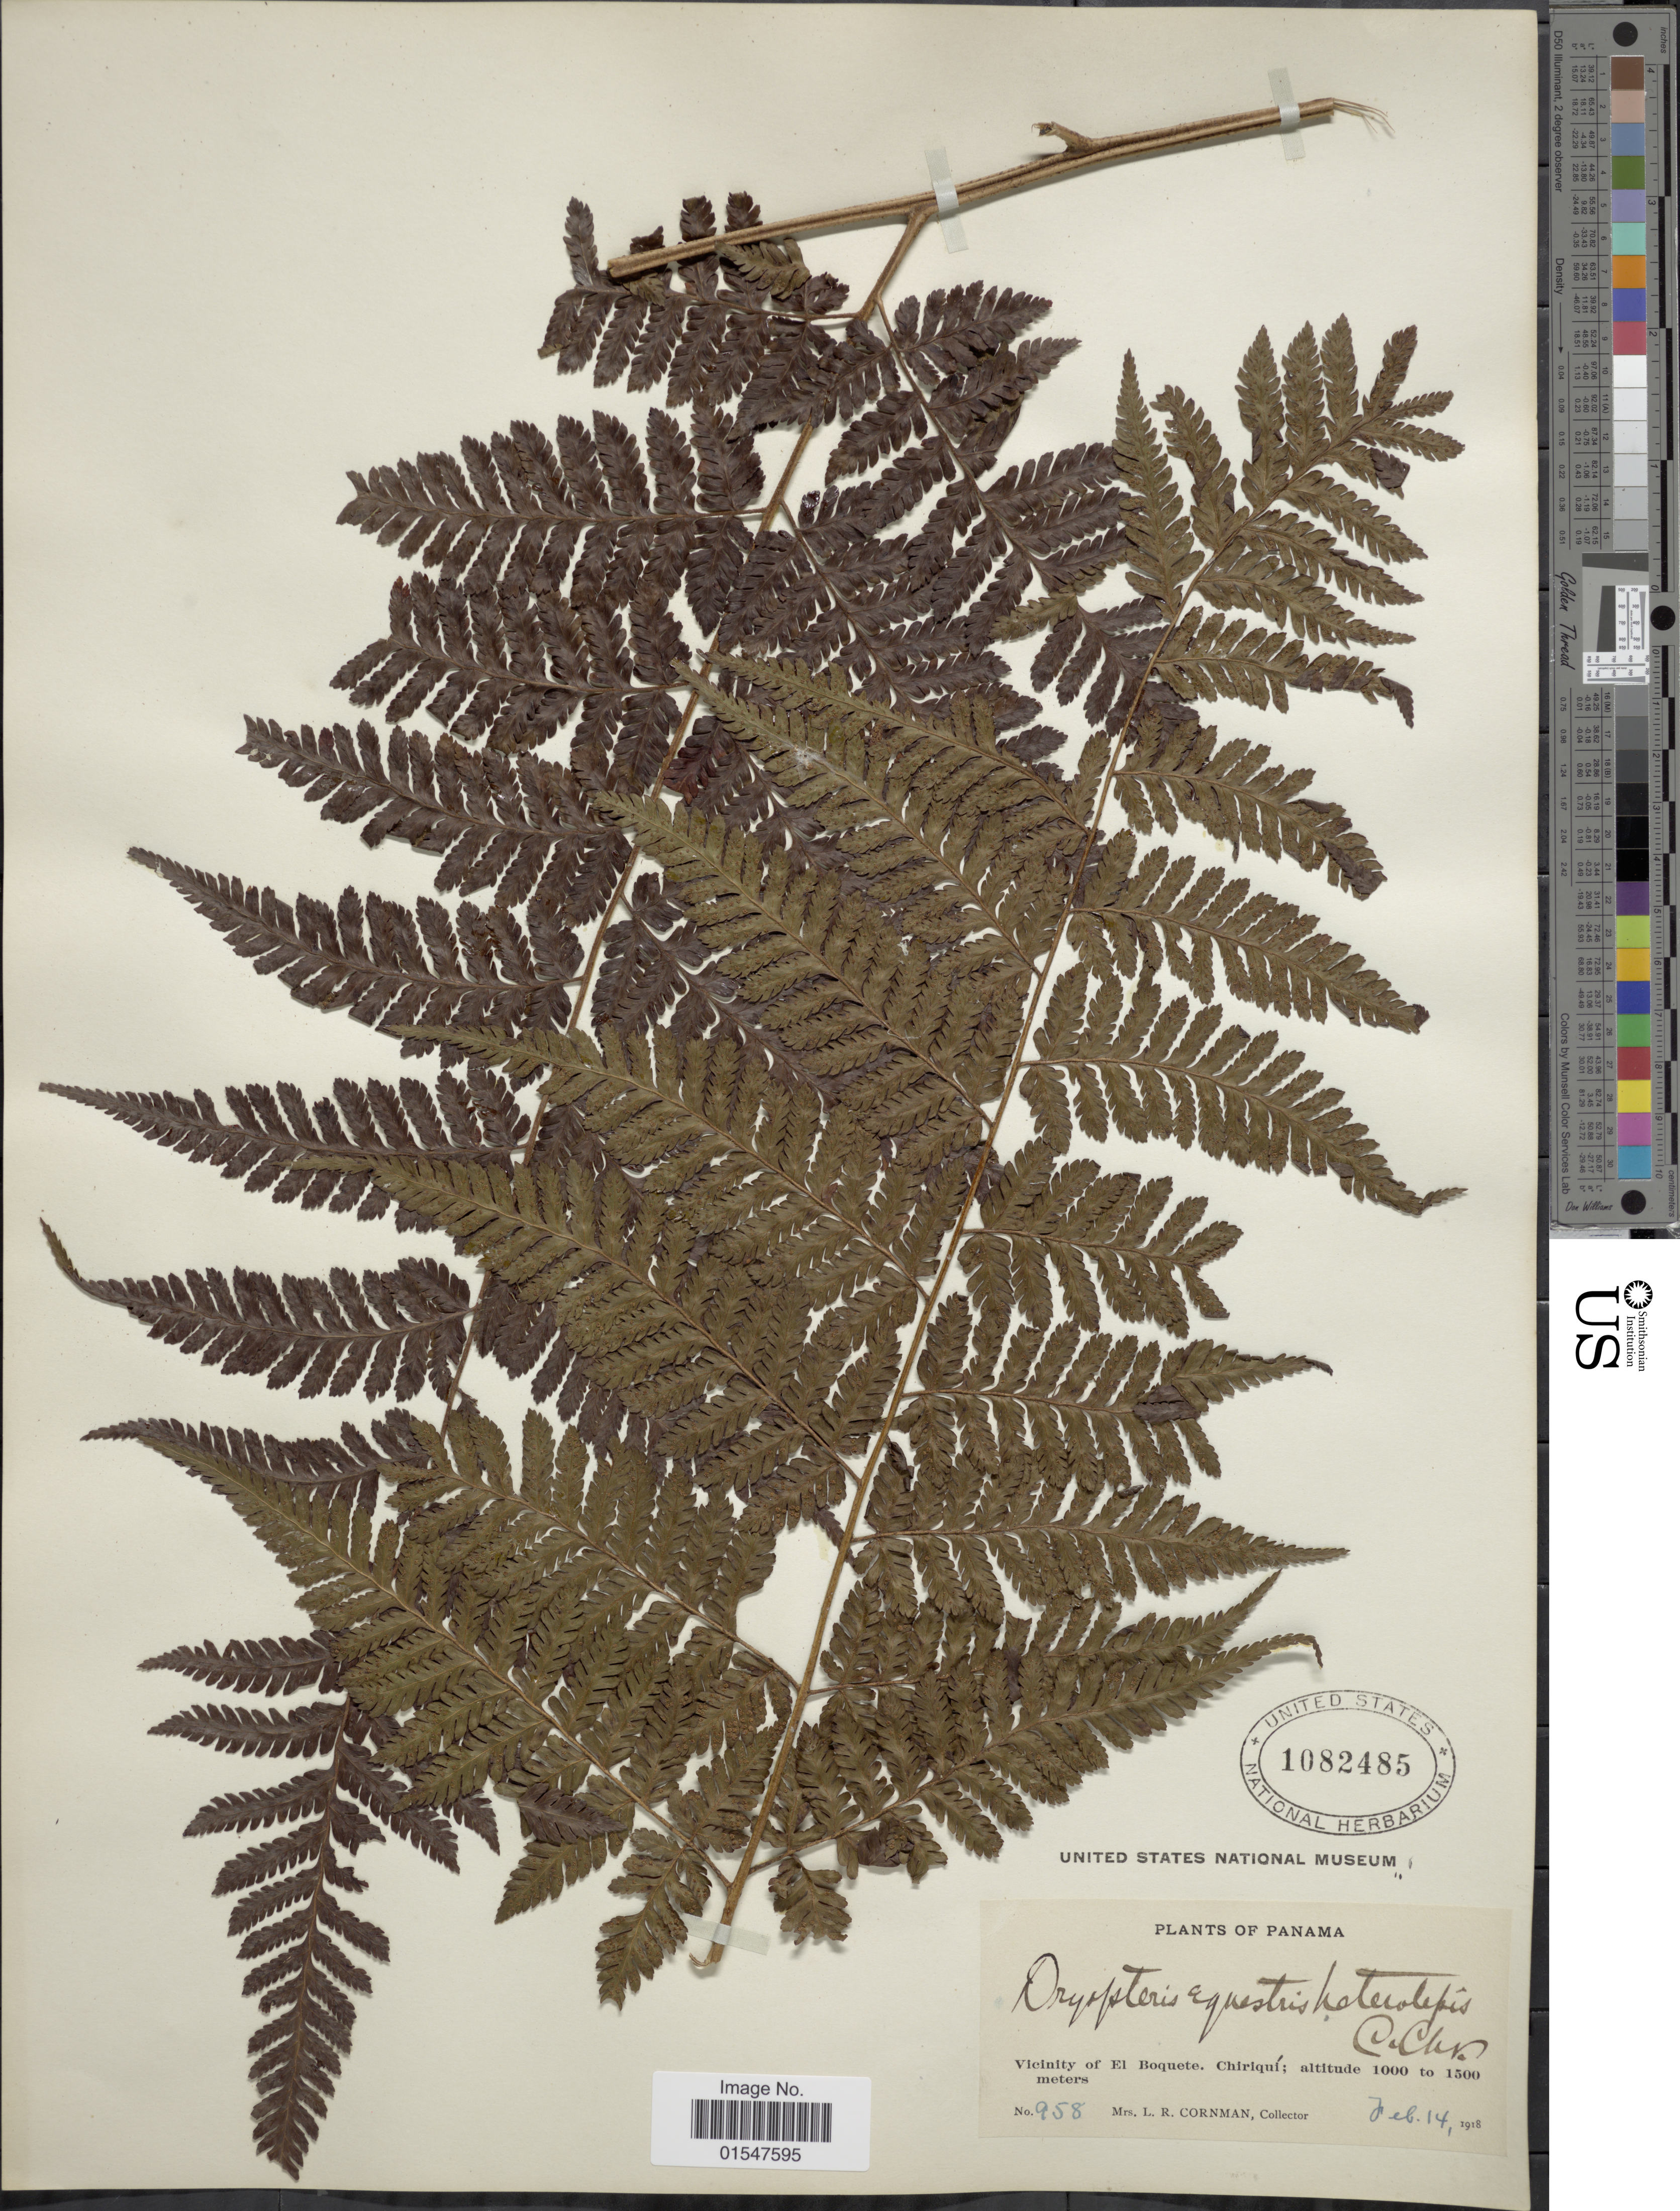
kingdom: Plantae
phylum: Tracheophyta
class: Polypodiopsida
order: Polypodiales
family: Dryopteridaceae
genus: Ctenitis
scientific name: Ctenitis equestris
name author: (Kunze) Ching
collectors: L. Cornman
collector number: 958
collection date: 1918-02-14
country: Panama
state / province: Chiriqui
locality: Vicinity of El Boquete, Chiriqui.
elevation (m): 1000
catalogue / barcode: US 1082485